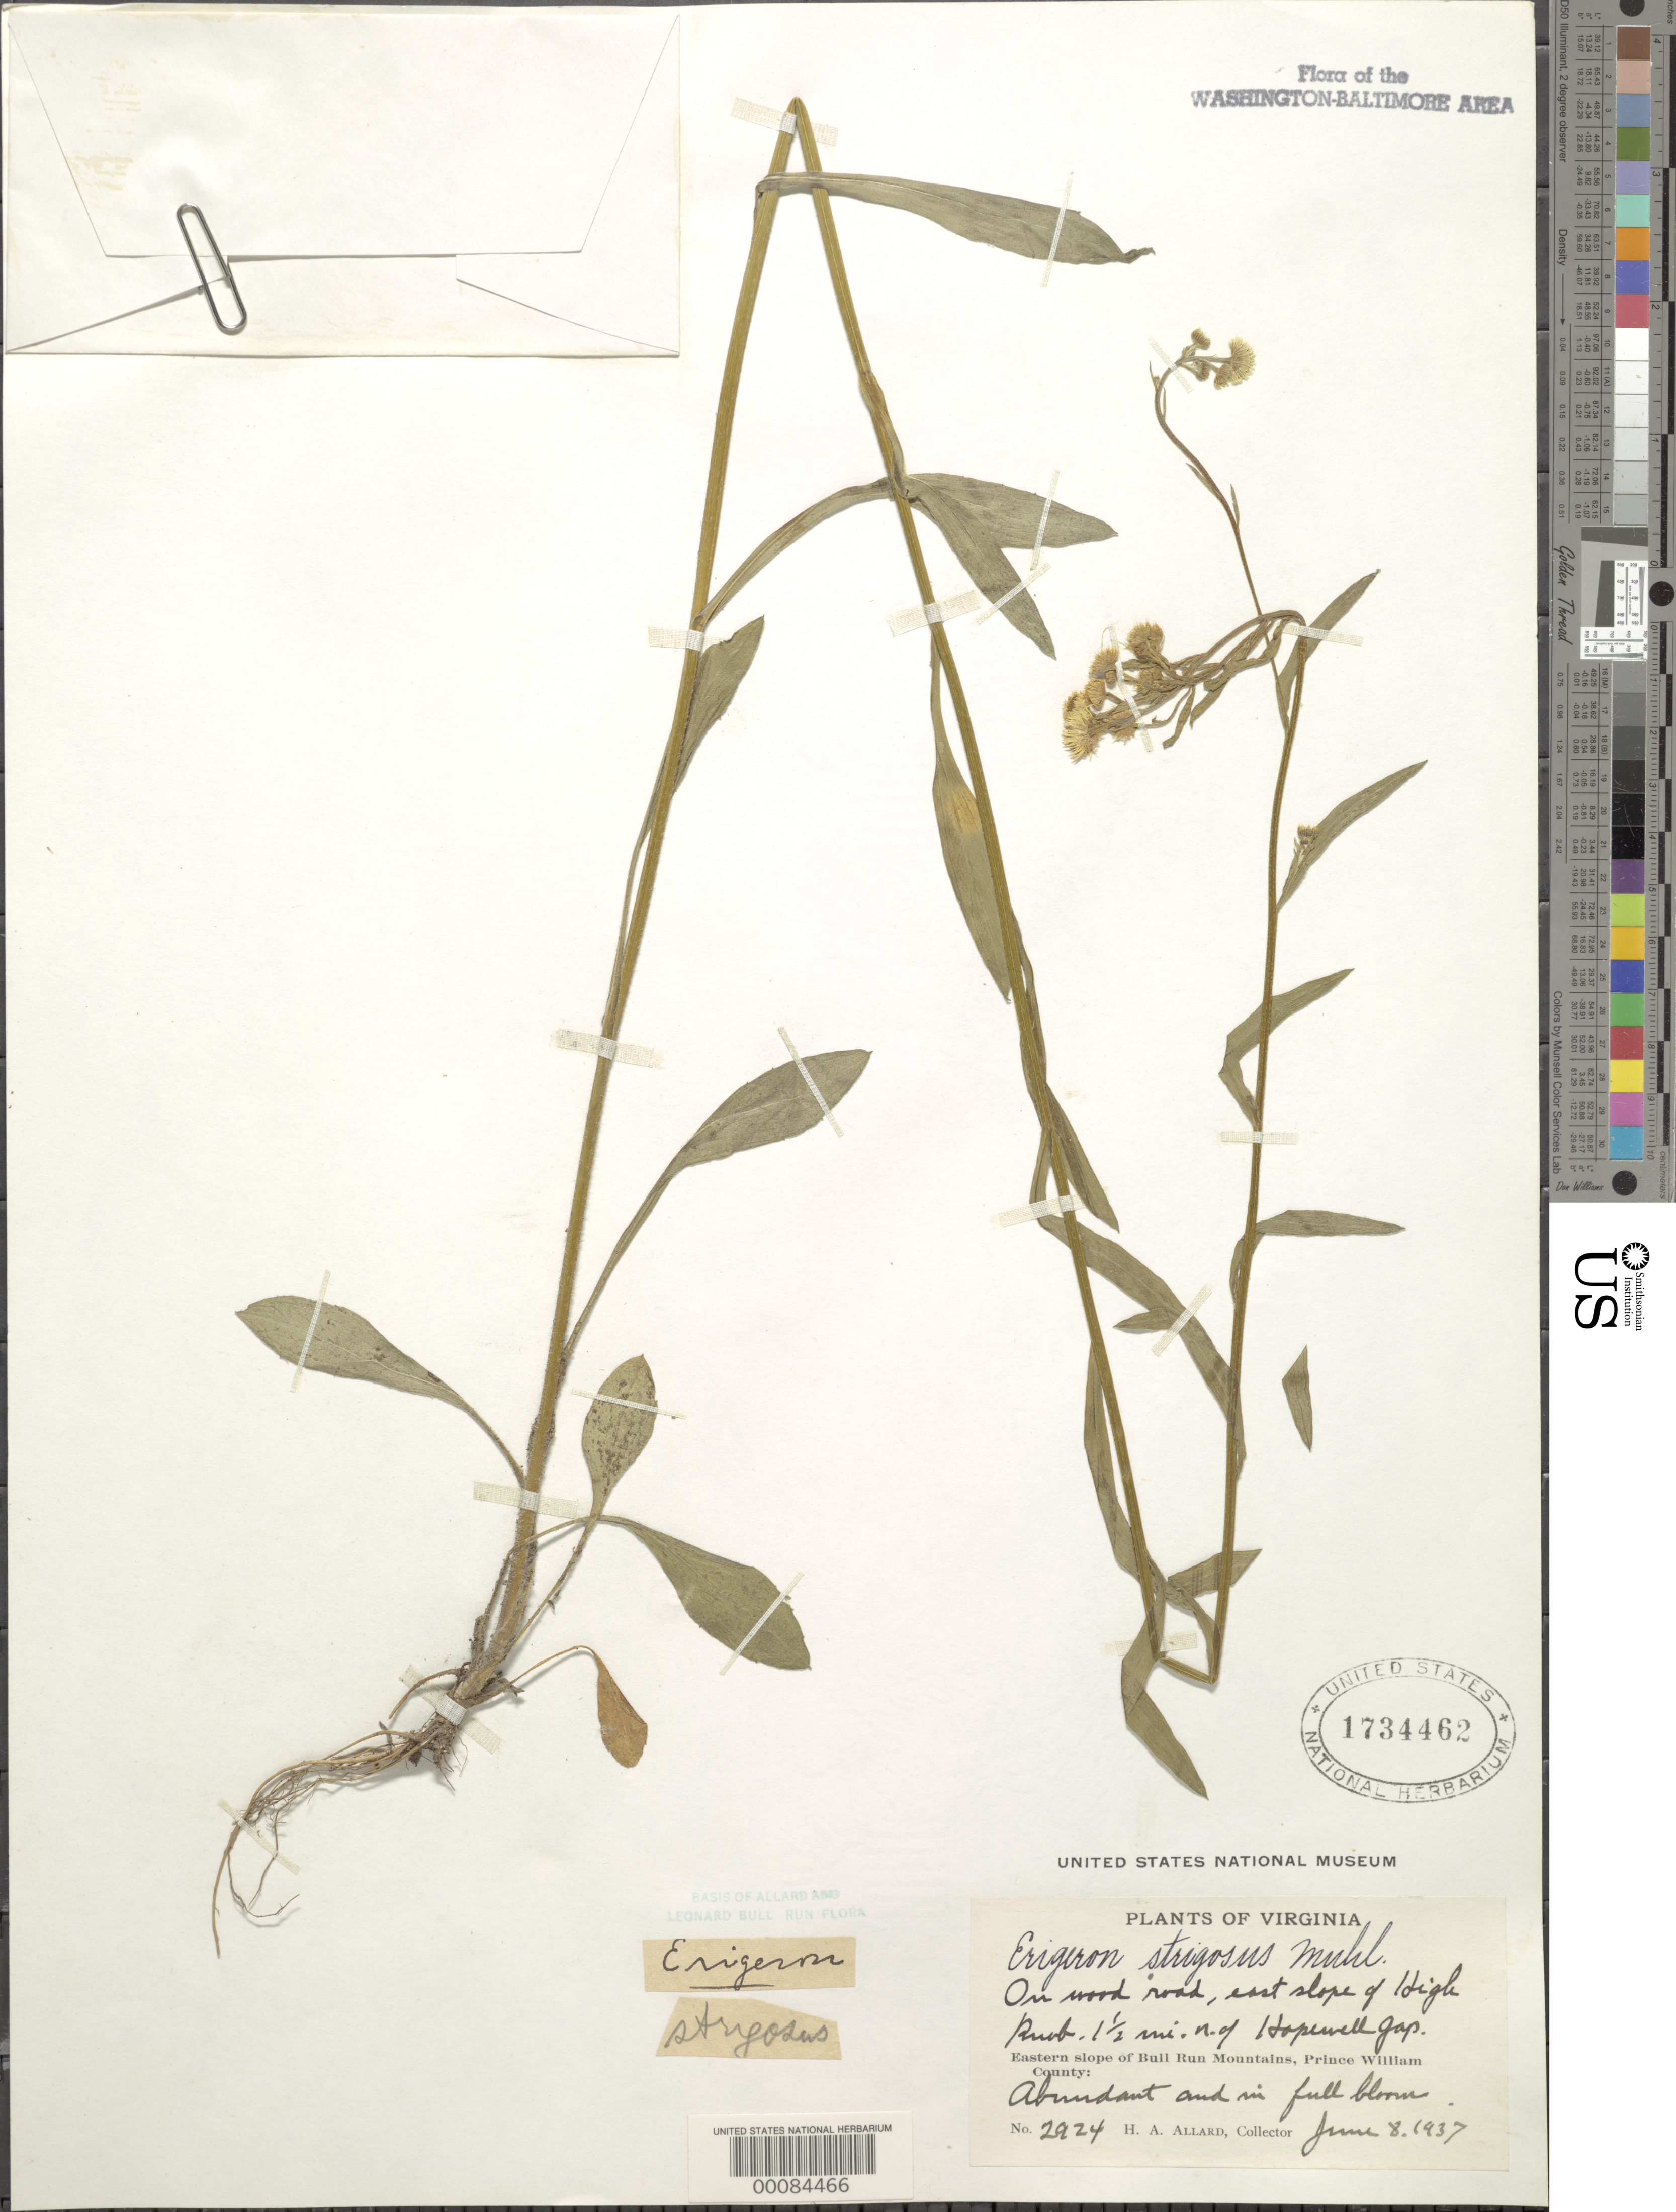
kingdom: Plantae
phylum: Tracheophyta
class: Magnoliopsida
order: Asterales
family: Asteraceae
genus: Erigeron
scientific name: Erigeron strigosus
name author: Muhl. ex Willd.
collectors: H. A. Allard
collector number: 2924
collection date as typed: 08 Jun 1937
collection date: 1937-06-08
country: United States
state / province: Virginia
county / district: Prince William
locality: North of Hopewell Gap east slope of High Knob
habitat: Wood roadow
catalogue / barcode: US 1734462